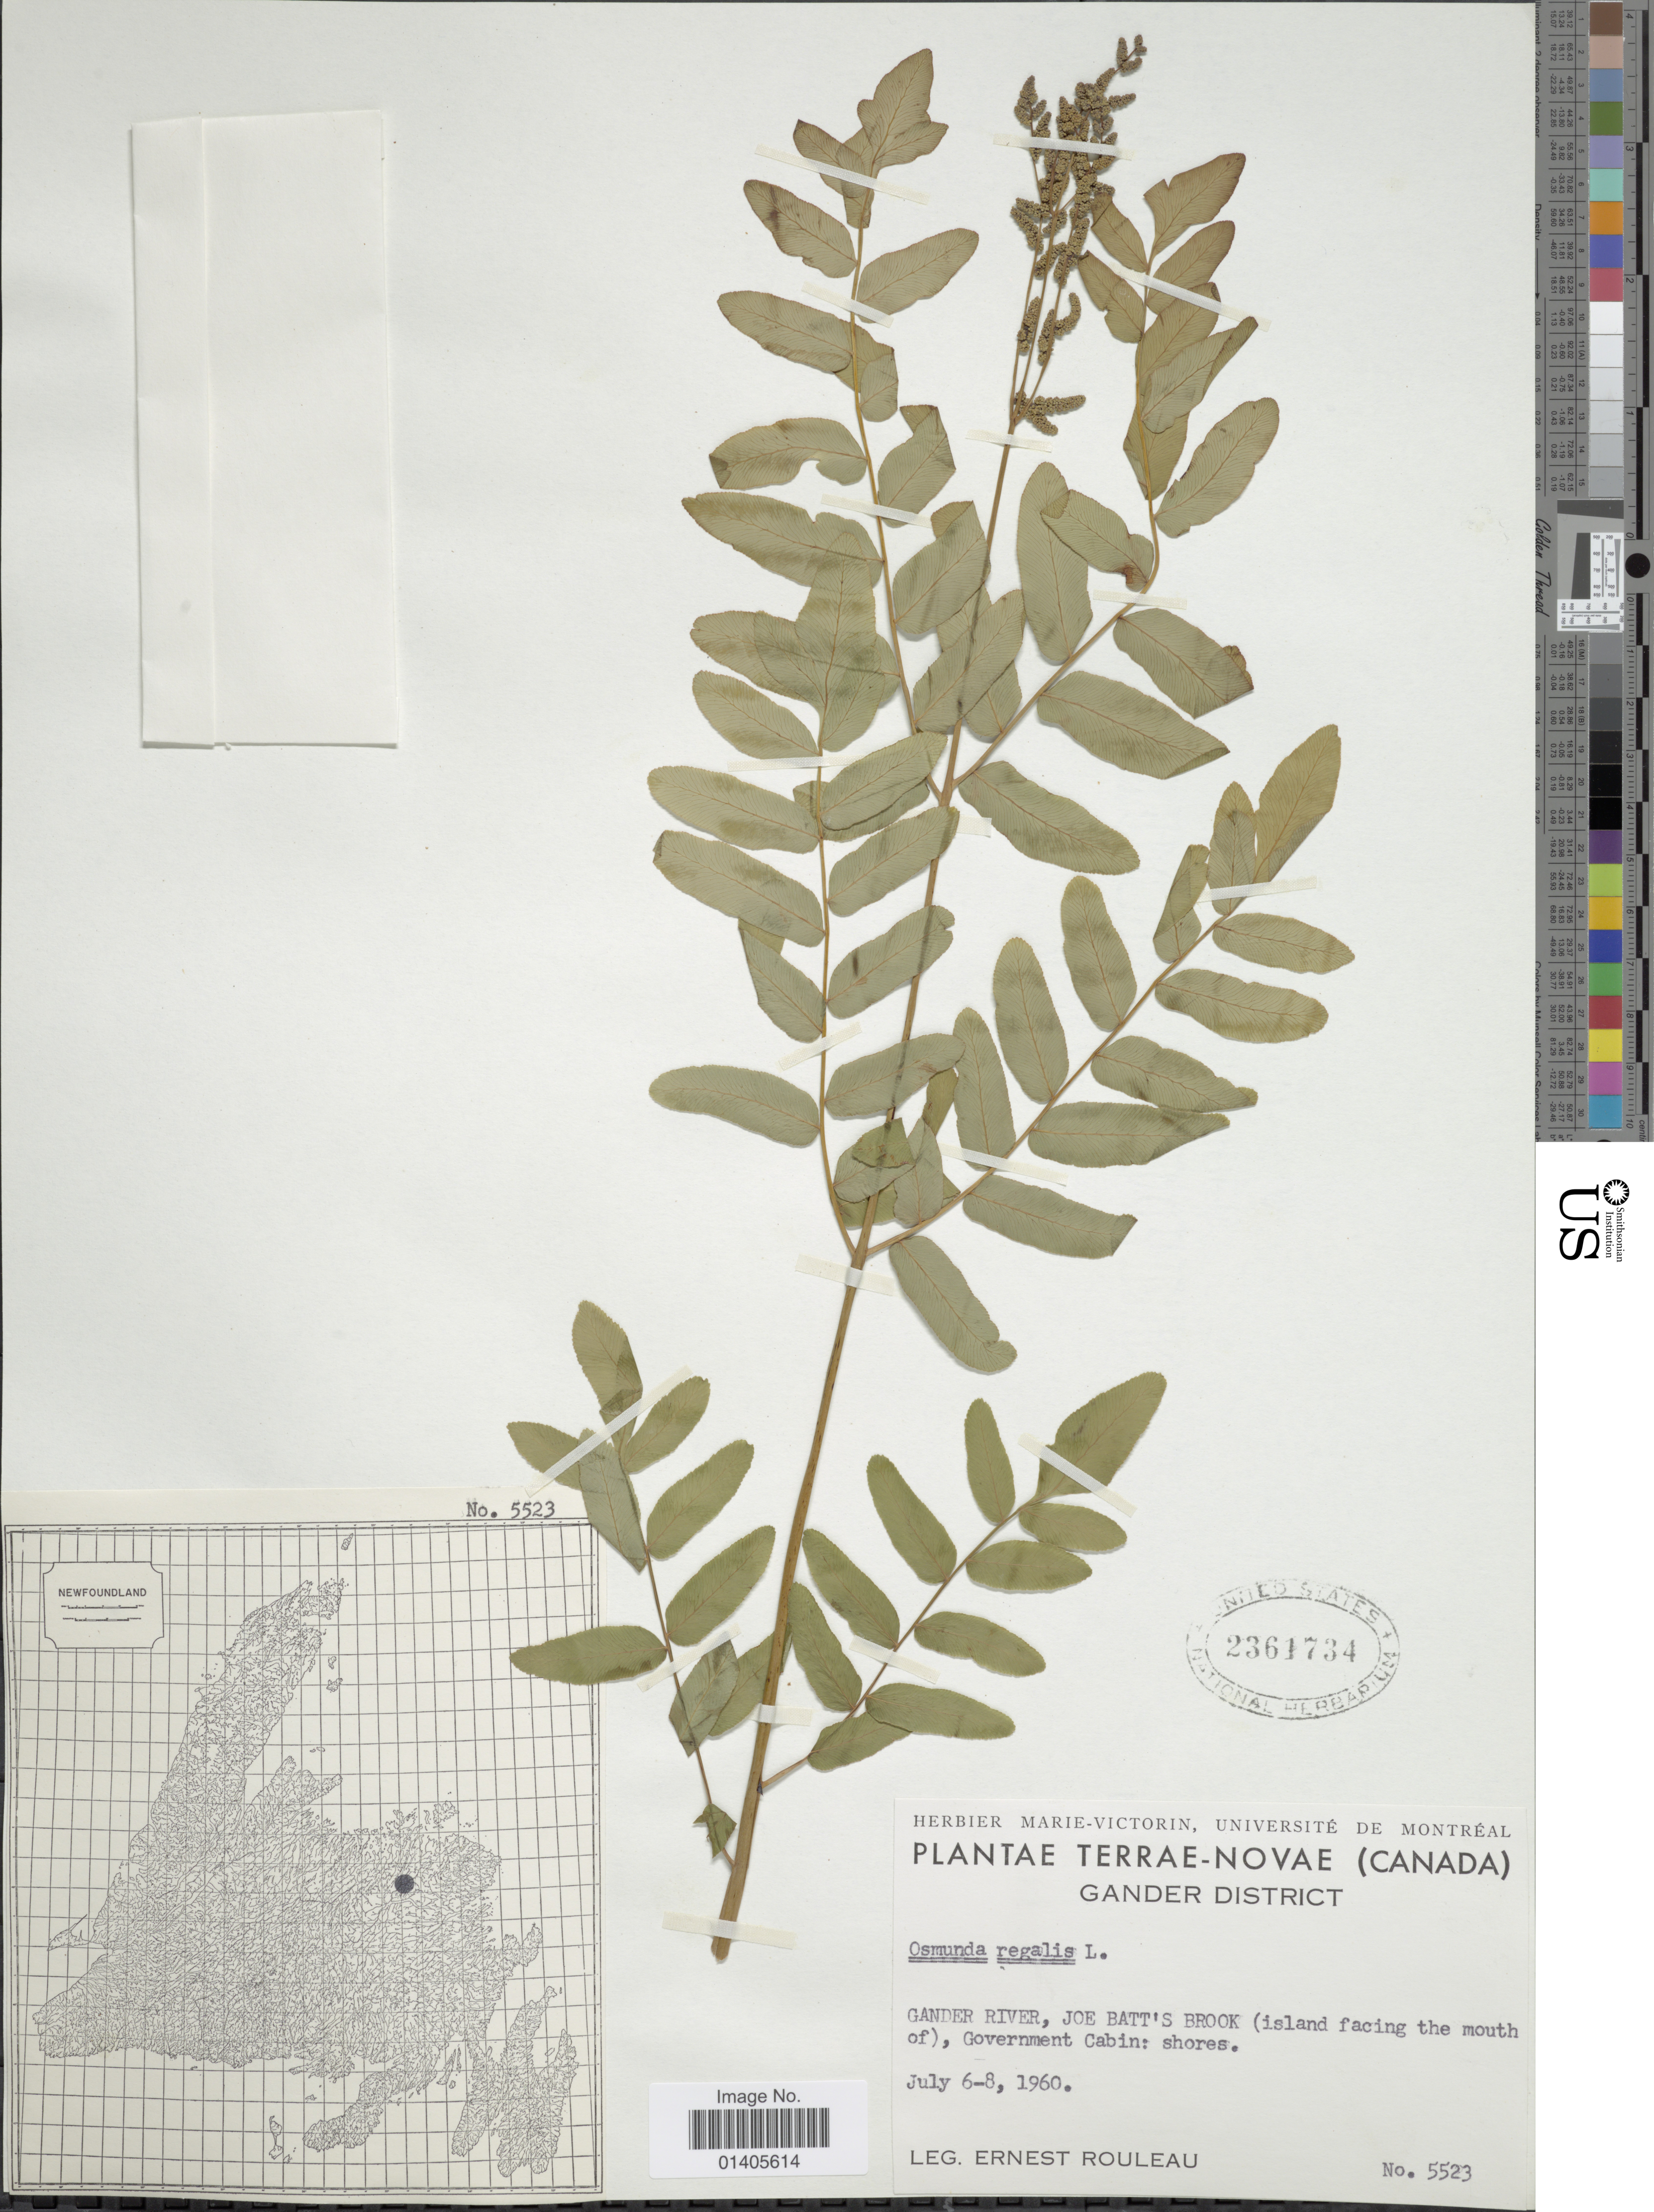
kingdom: Plantae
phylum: Tracheophyta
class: Polypodiopsida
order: Osmundales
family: Osmundaceae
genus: Osmunda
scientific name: Osmunda regalis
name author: L.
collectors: J. Rouleau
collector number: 5523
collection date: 1960-07-06/1960-07-08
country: Canada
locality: Terrae-Novae, Gander River, Joe Batt's Brook (island facing the mouth of), Government Cabin: shores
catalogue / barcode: US 2361734